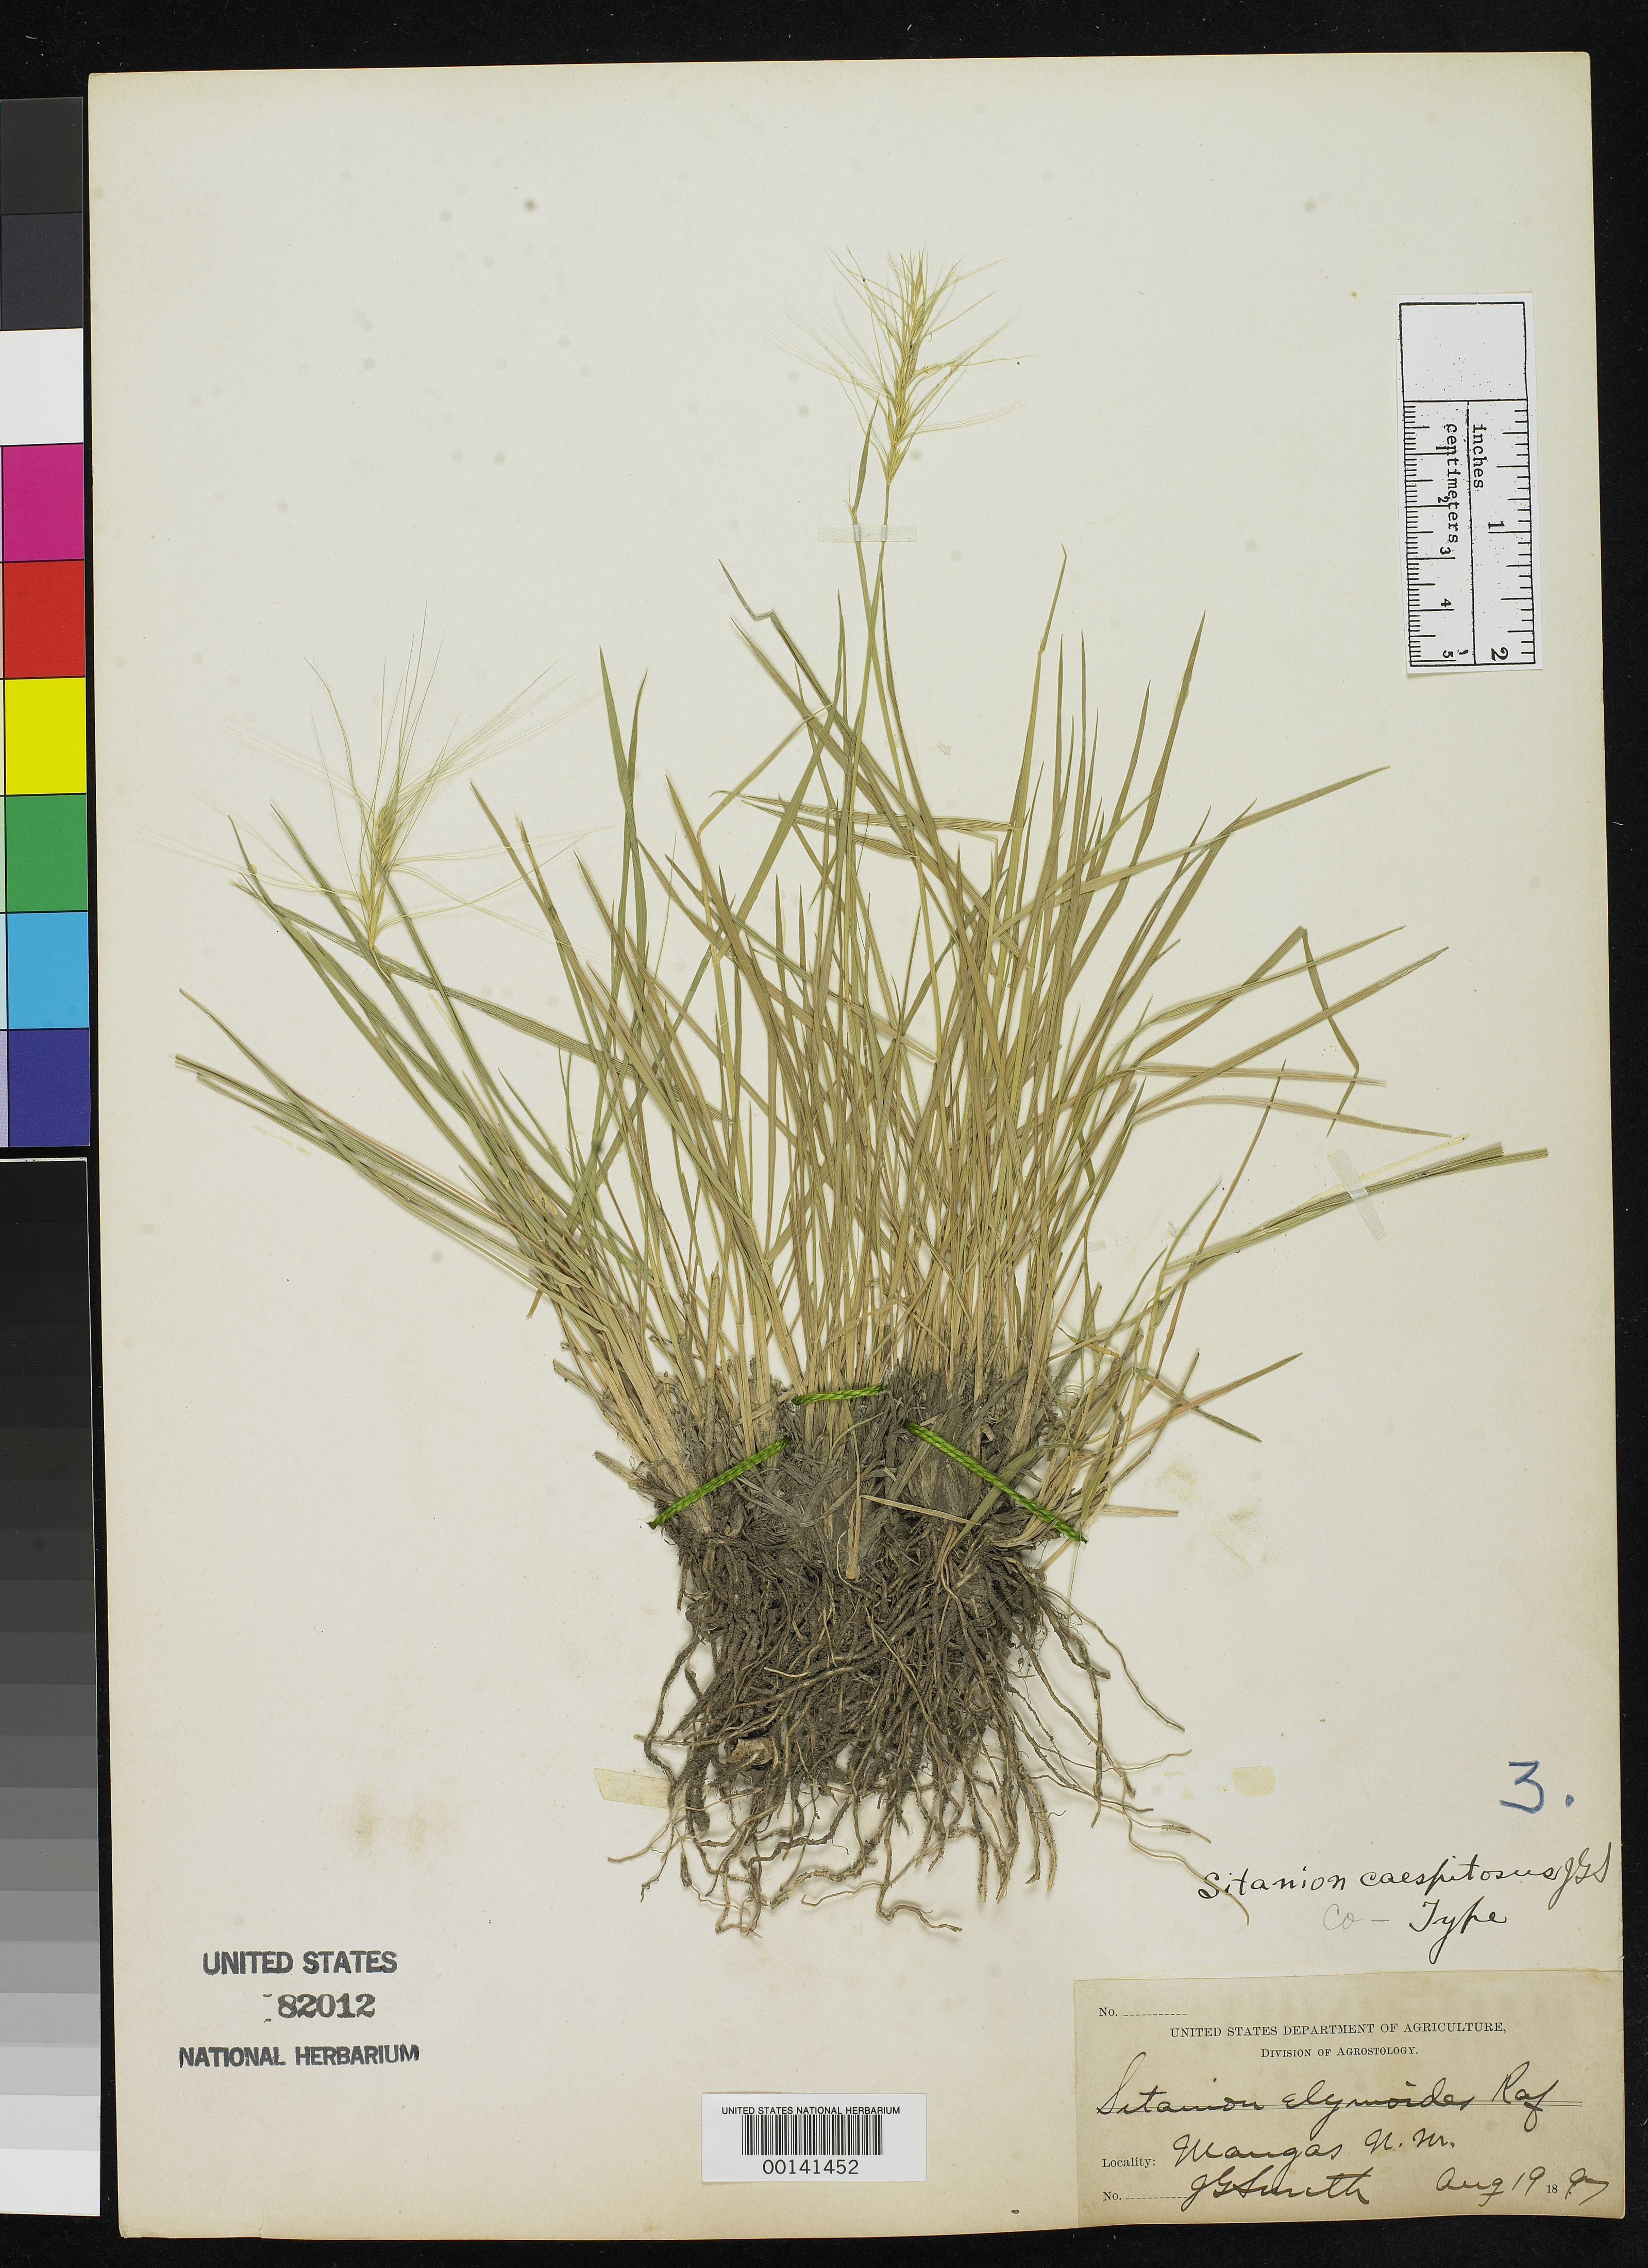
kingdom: Plantae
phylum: Tracheophyta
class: Liliopsida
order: Poales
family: Poaceae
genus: Sitanion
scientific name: Sitanion caespitosum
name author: J.G. Sm.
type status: Isotype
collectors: J. G. Smith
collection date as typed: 19 Aug 1897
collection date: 1897-08-19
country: United States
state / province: New Mexico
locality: Mangas, near cliff.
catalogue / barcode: US 82012